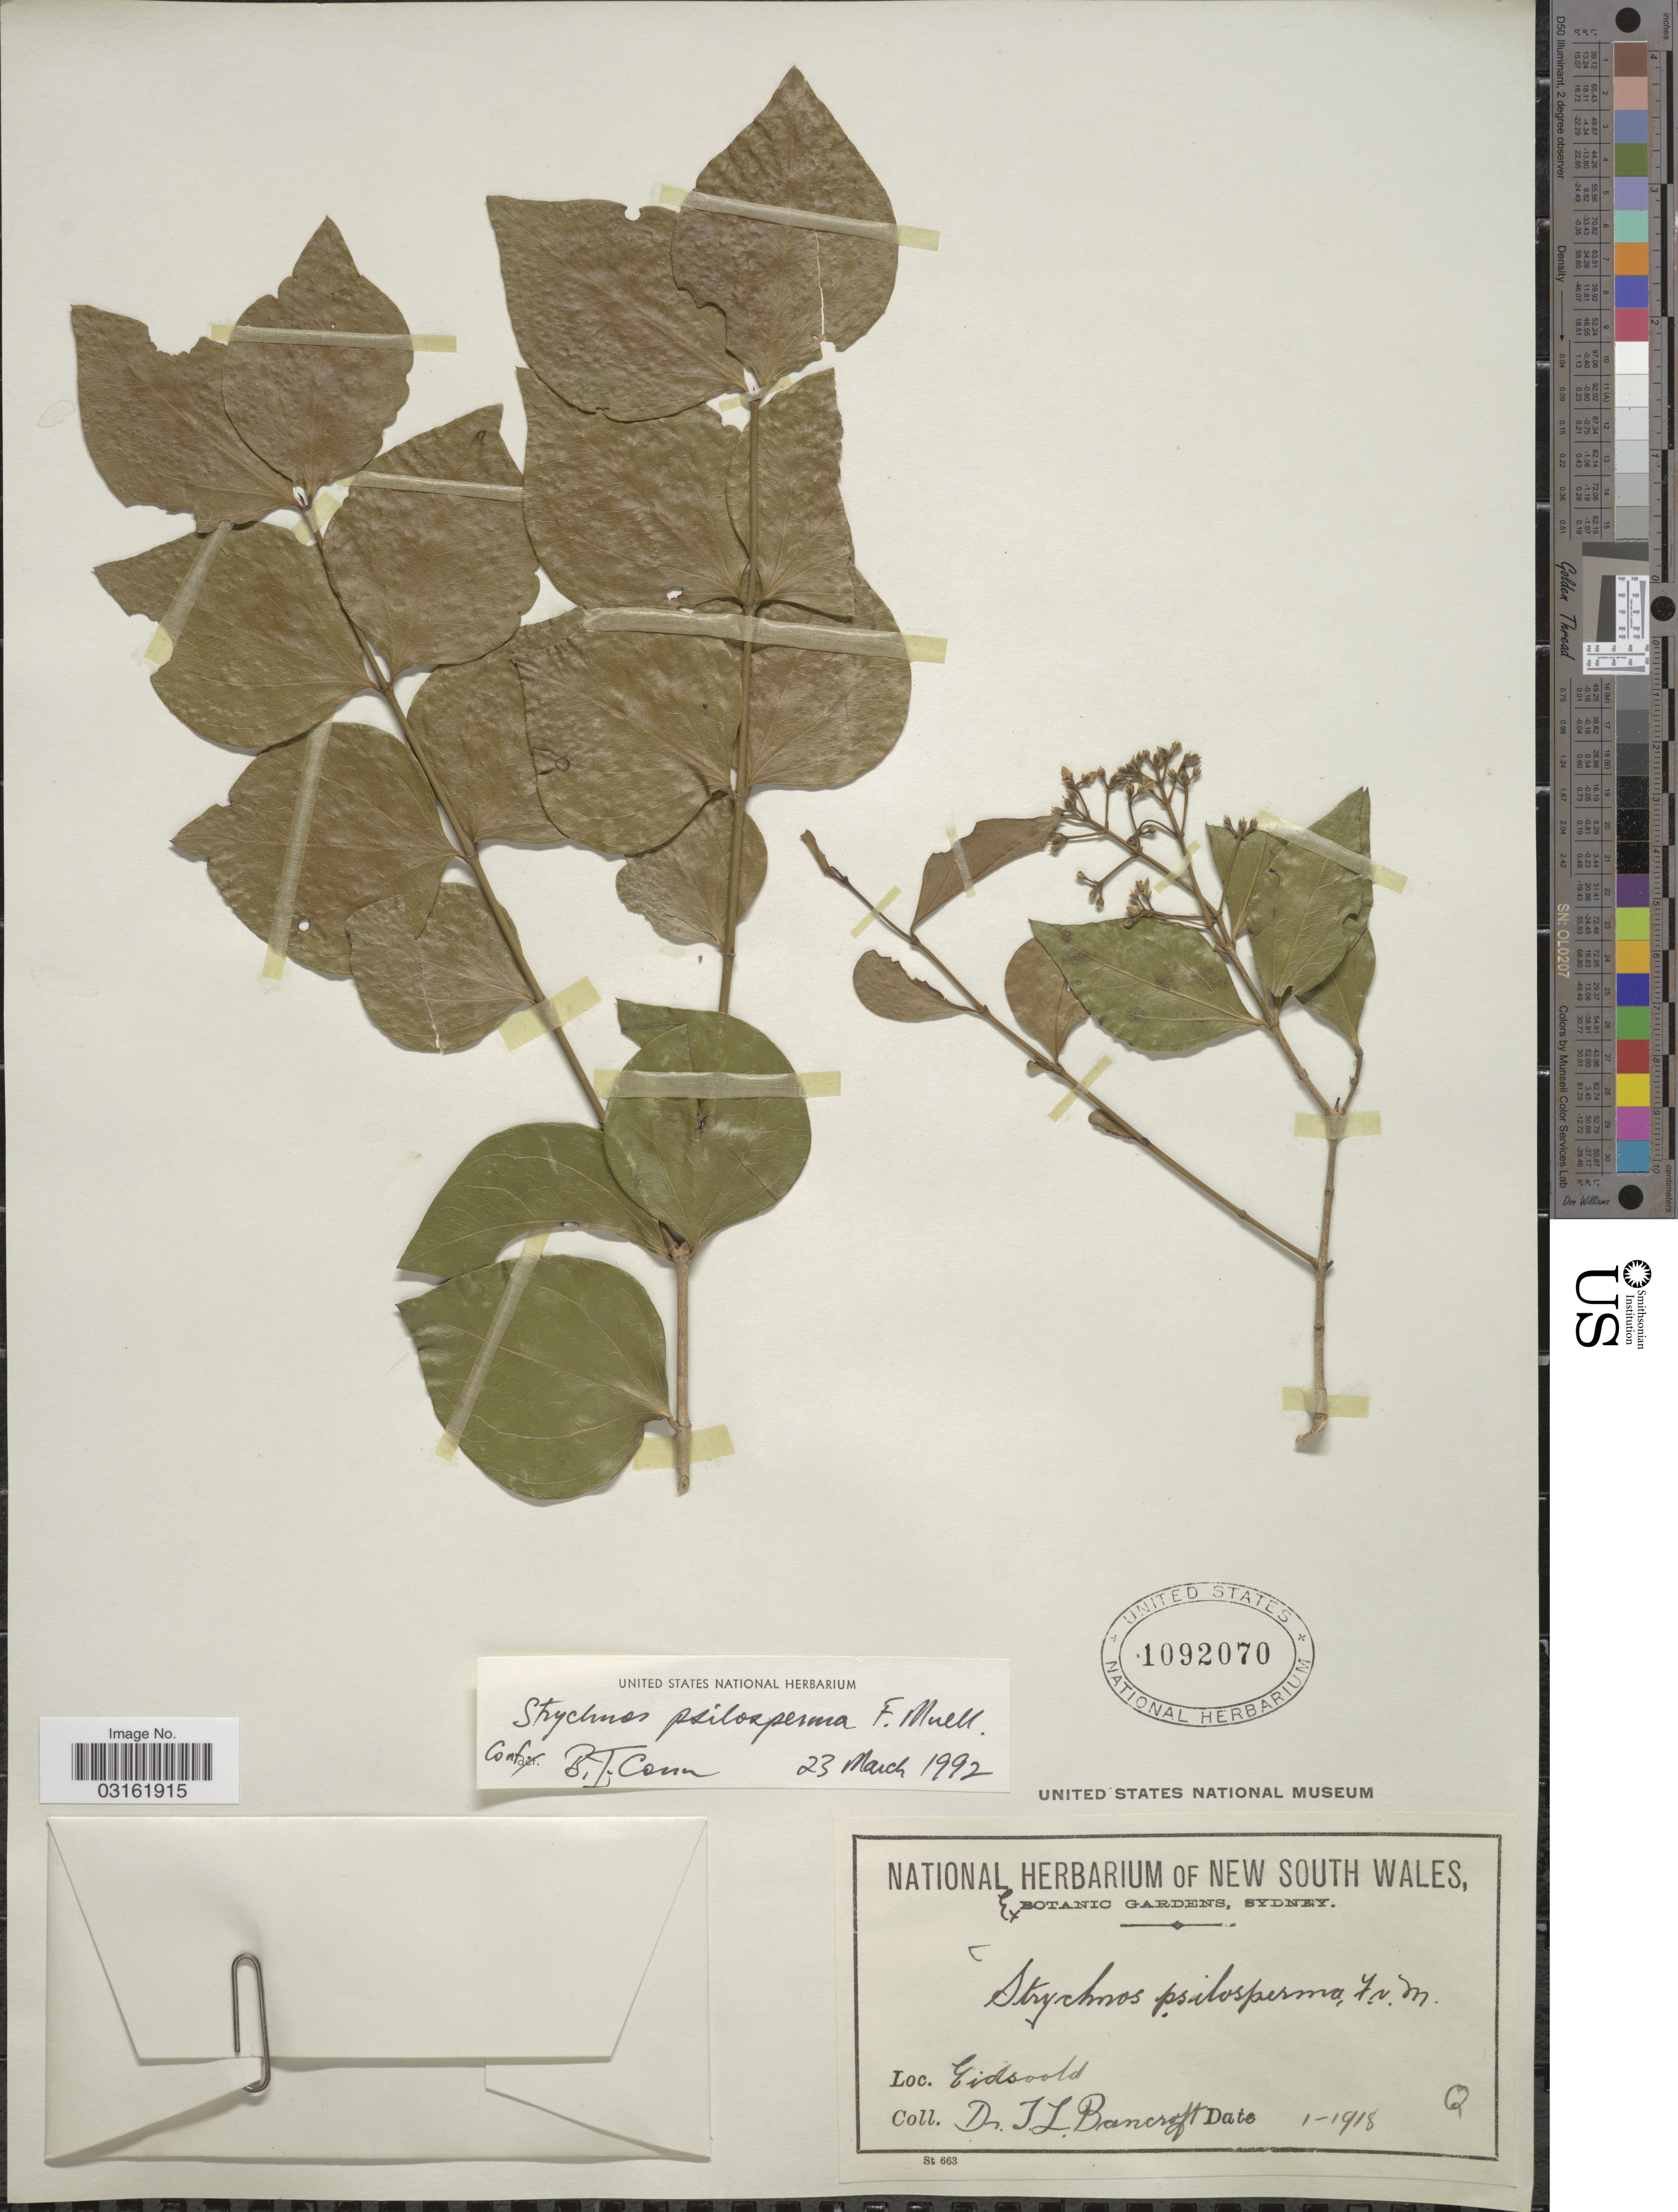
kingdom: Plantae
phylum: Tracheophyta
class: Magnoliopsida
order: Gentianales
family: Loganiaceae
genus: Strychnos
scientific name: Strychnos psilosperma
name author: F. Muell.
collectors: T. Bancroft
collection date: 1918-01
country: Australia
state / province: Queensland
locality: Eidsvold. Q.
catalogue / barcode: US 1092070